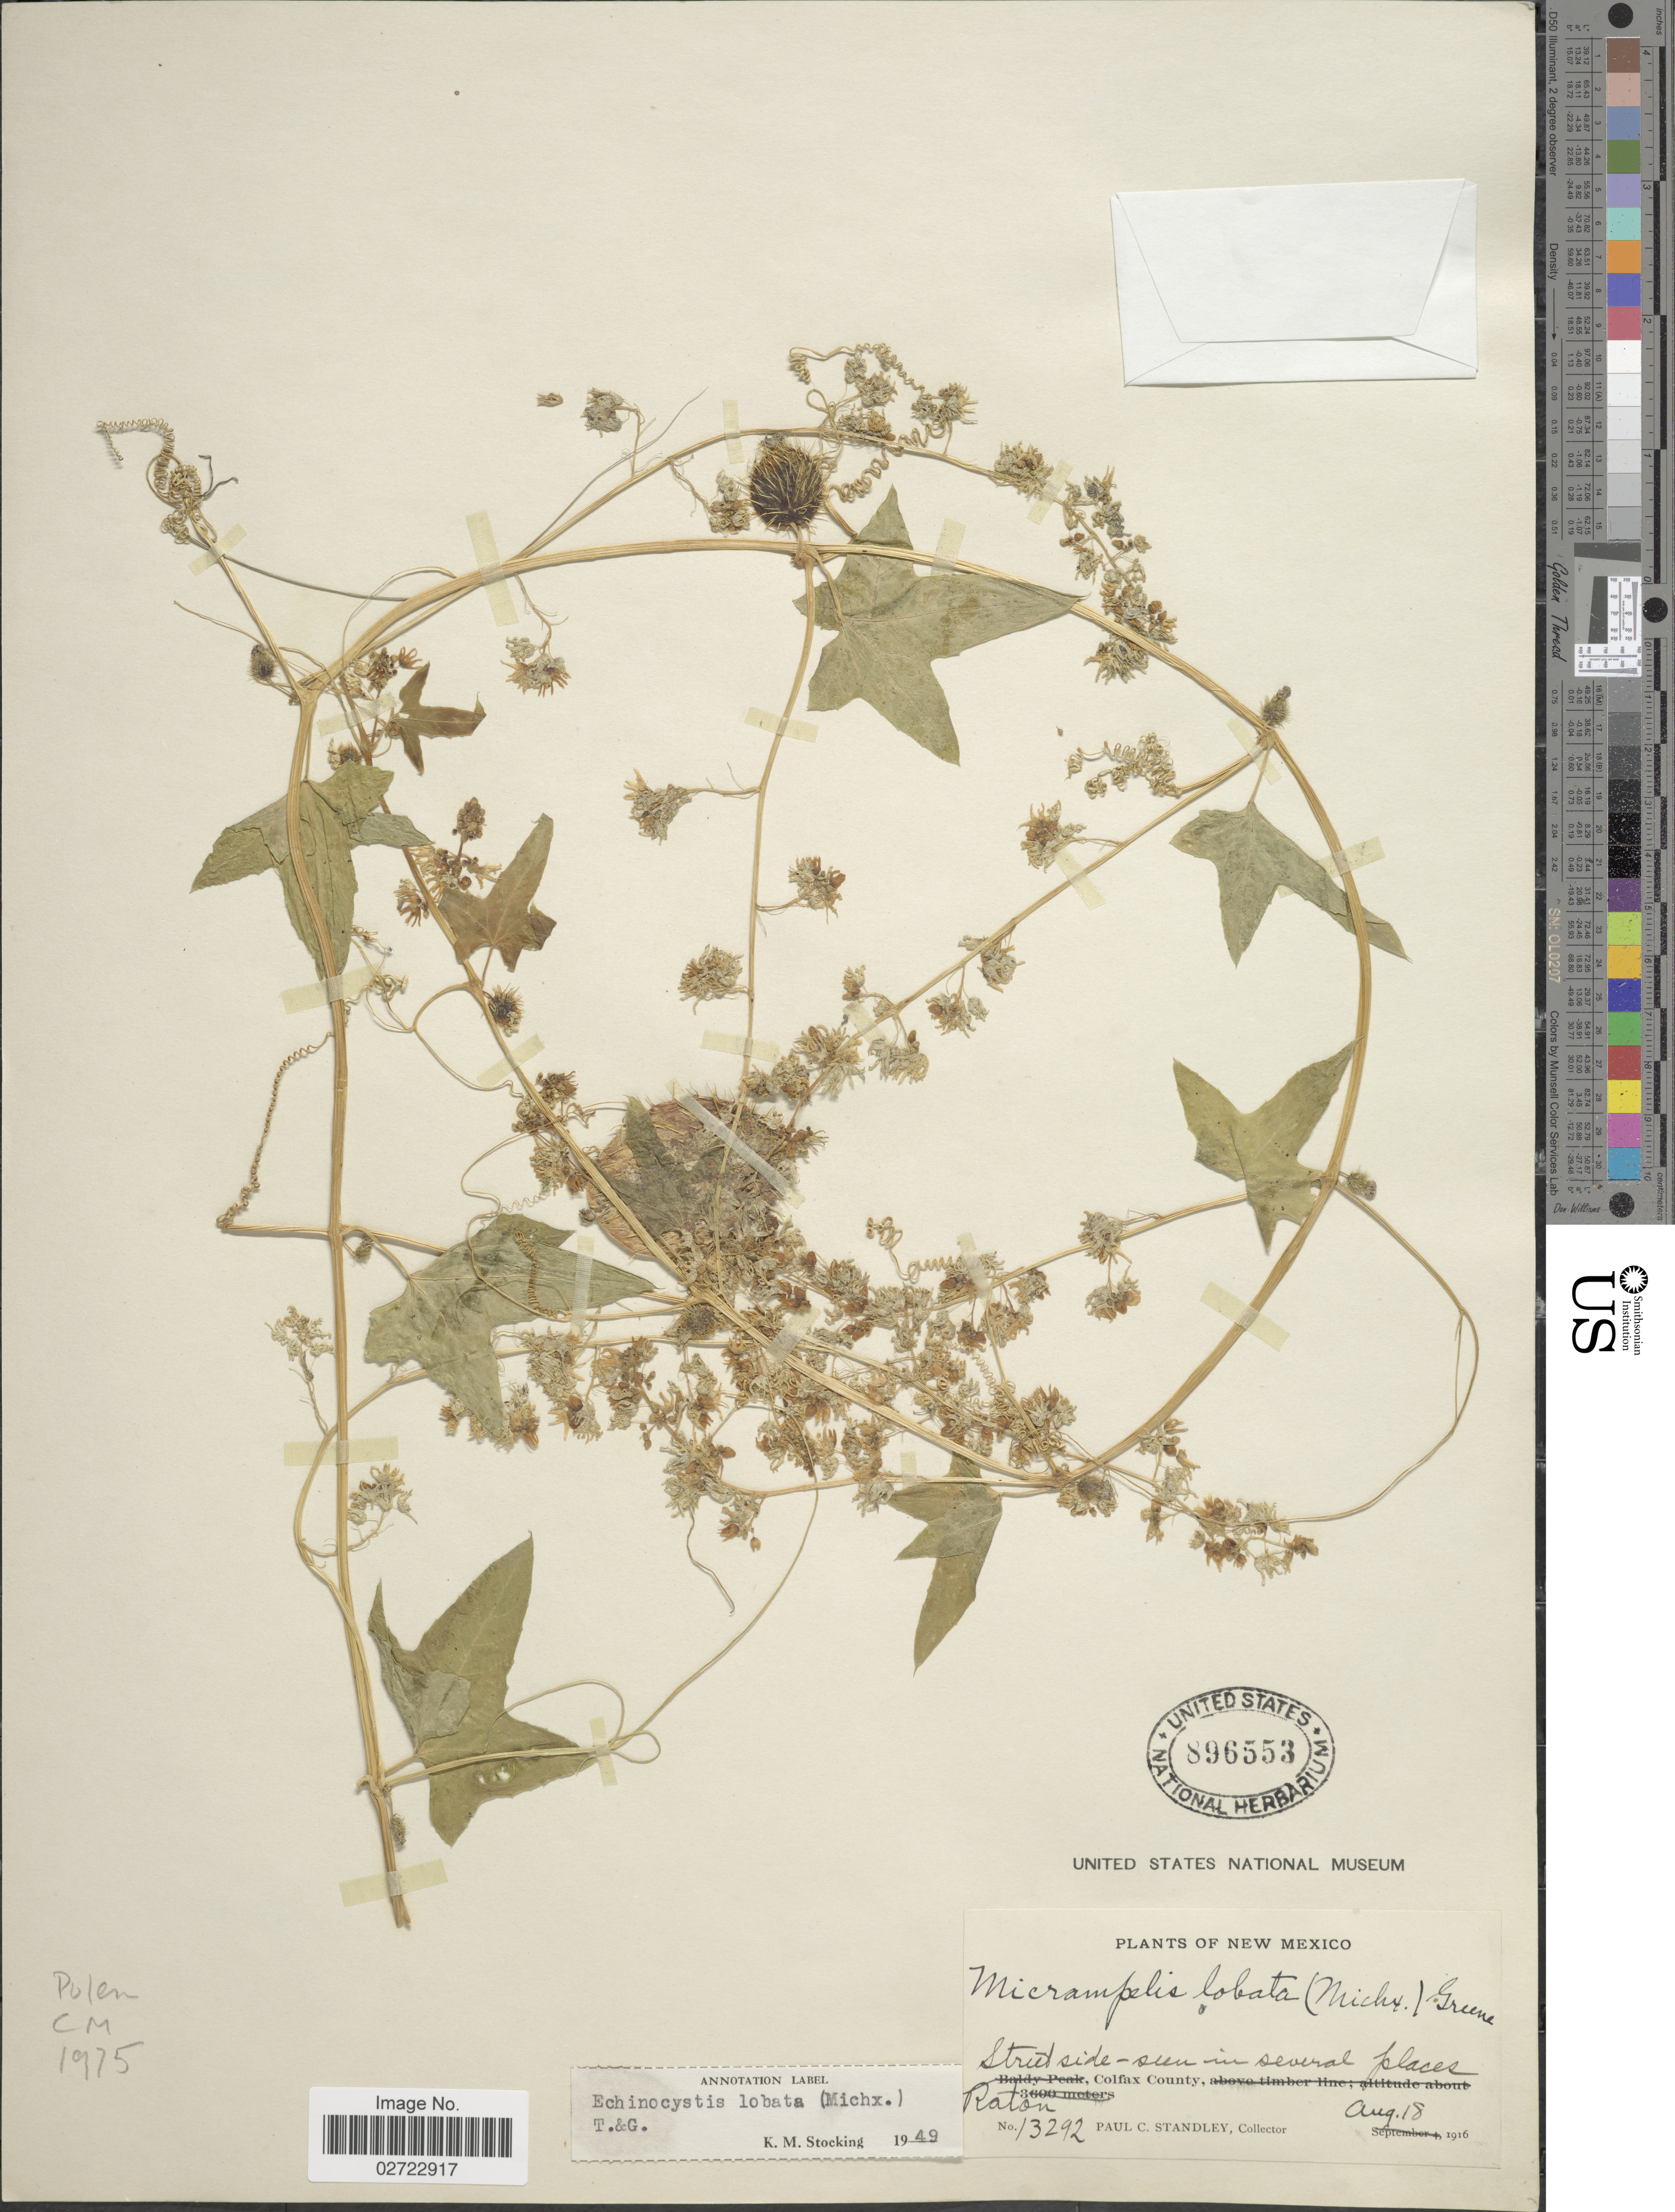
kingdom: Plantae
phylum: Tracheophyta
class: Magnoliopsida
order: Cucurbitales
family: Cucurbitaceae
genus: Echinocystis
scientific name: Echinocystis lobata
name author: (Michx.) Torr. & A. Gray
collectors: P. C. Standley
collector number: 13292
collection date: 1916-08-18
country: United States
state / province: New Mexico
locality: Street side-seen in several places, Colfax County, Raton.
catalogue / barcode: US 896553